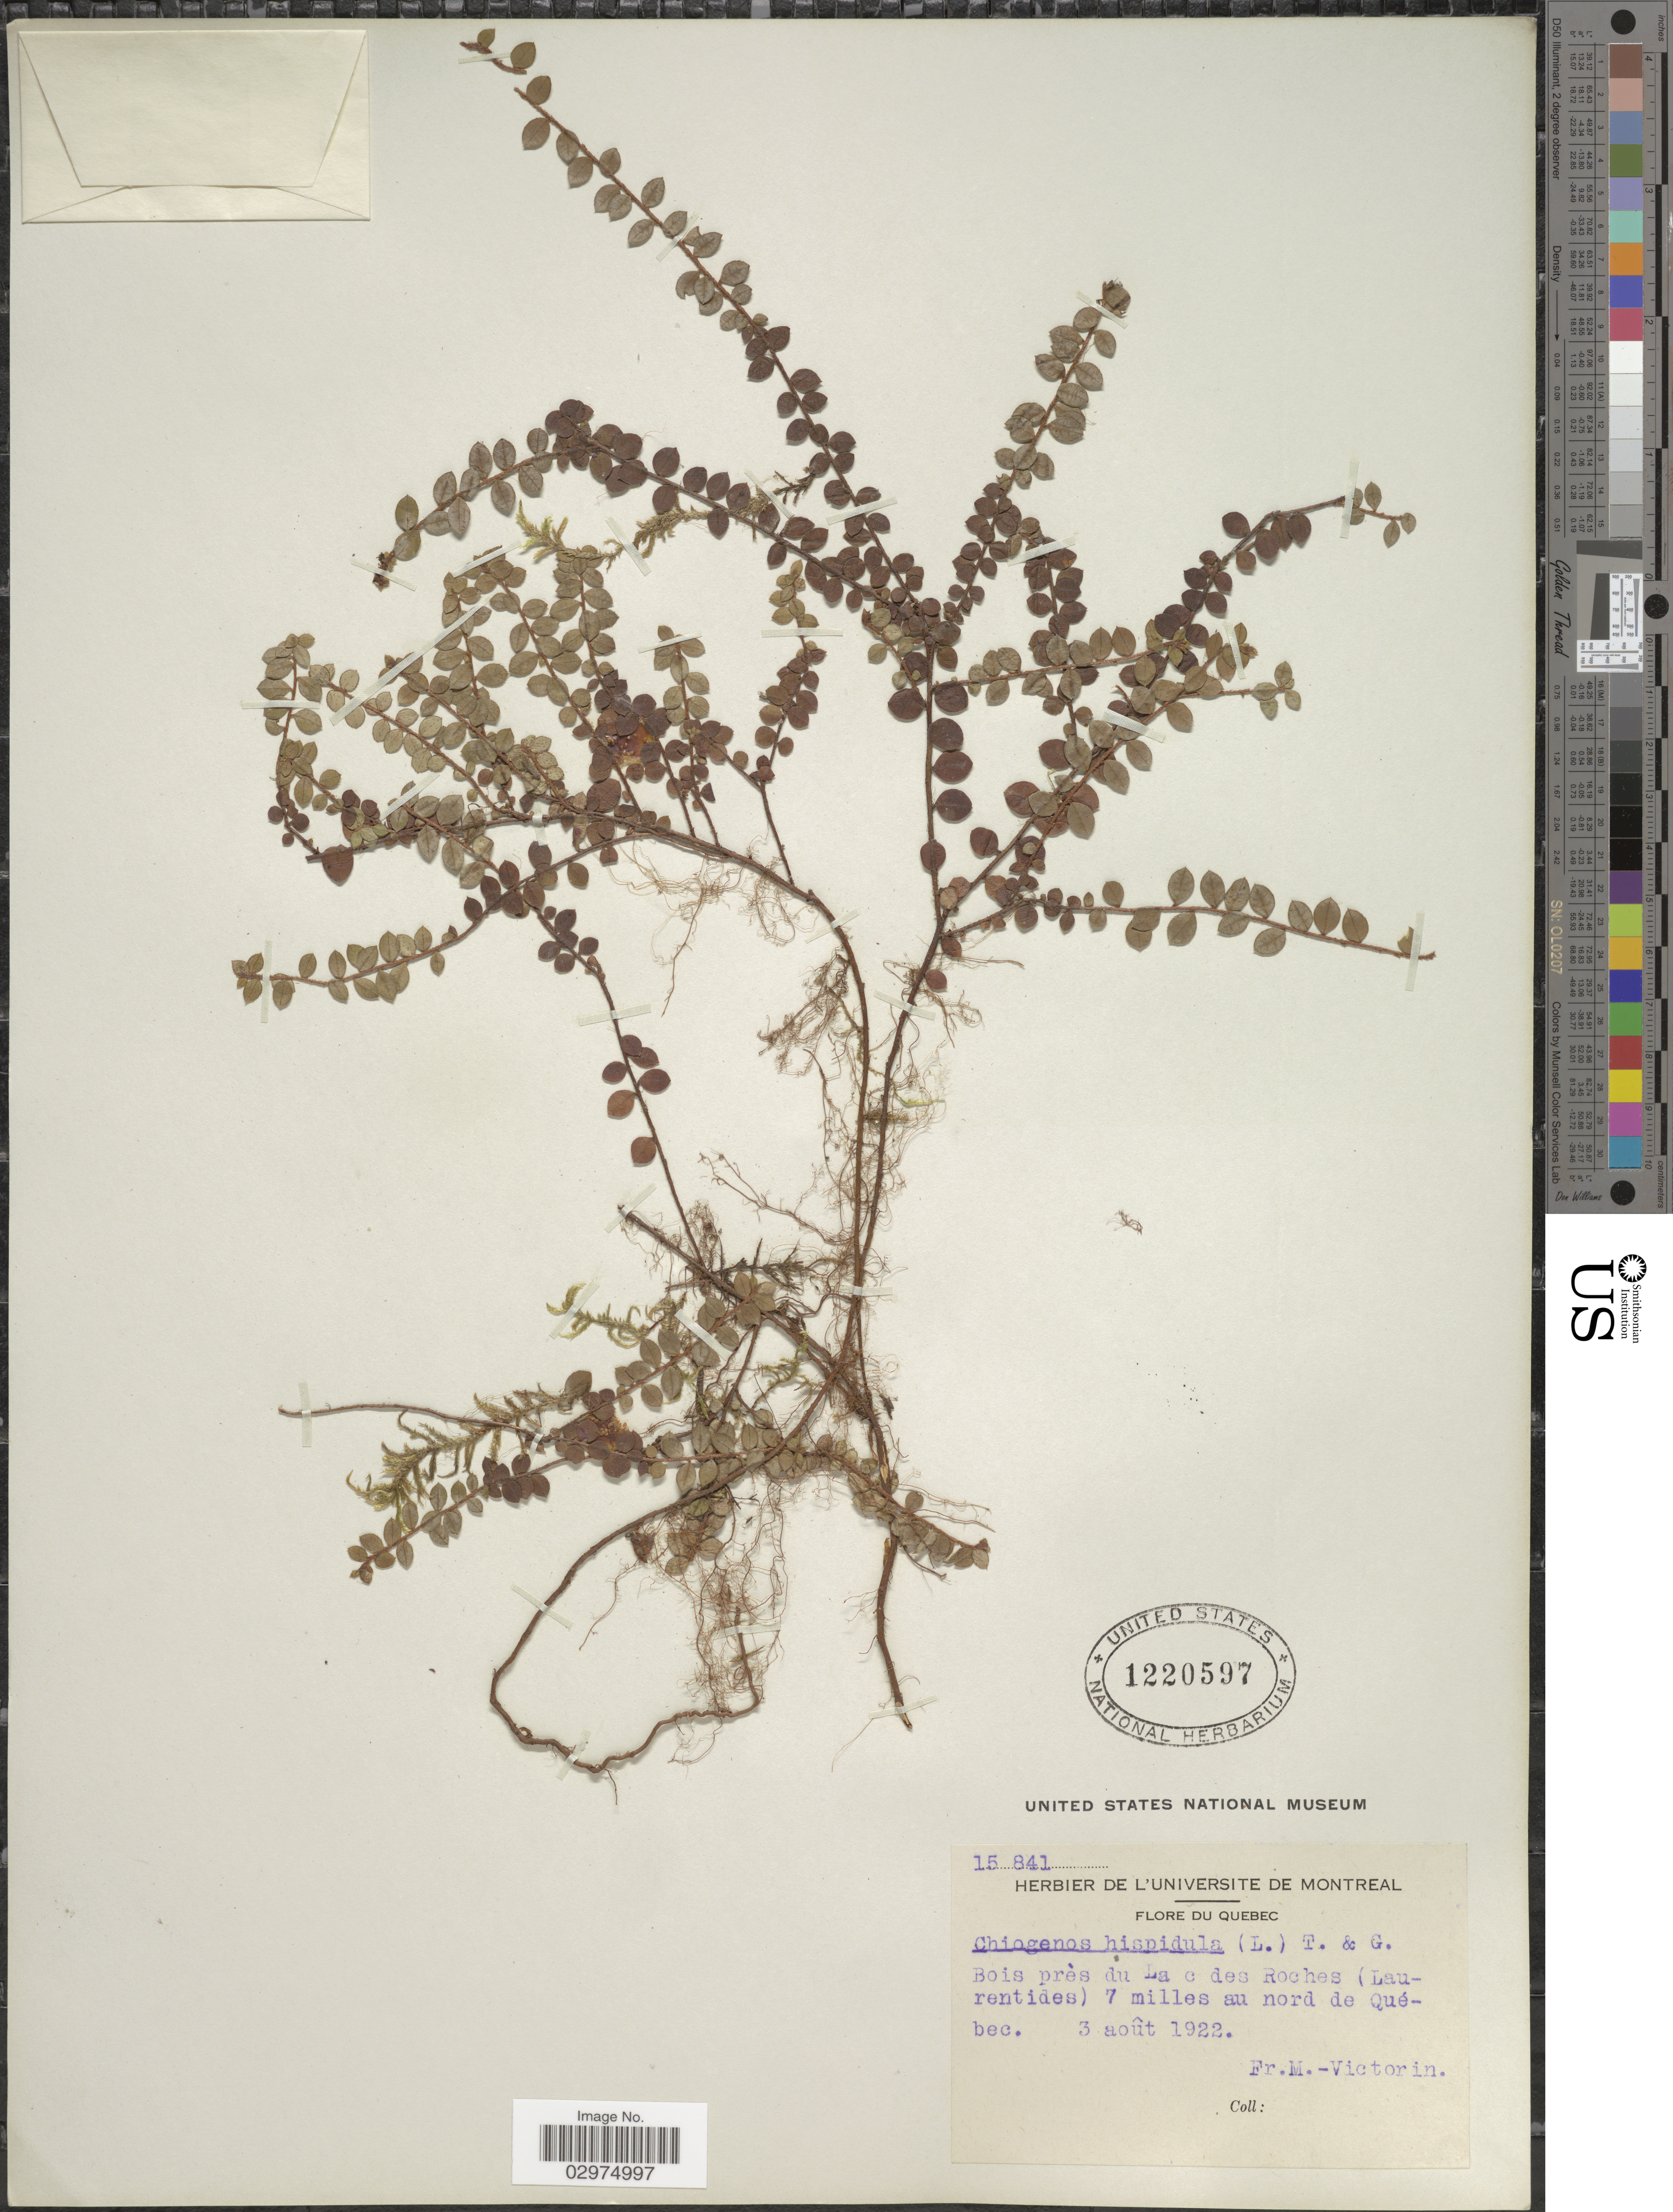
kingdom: Plantae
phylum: Tracheophyta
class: Magnoliopsida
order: Ericales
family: Ericaceae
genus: Gaultheria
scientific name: Gaultheria hispidula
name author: (L.) Muhl. ex Bigelow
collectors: F. Marie-Victorin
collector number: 15841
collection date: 1922-08-03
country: Canada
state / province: Quebec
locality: Bois près du Lac des Roches (Laurentides) 7 miles au nord de Québec.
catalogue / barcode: US 1220597